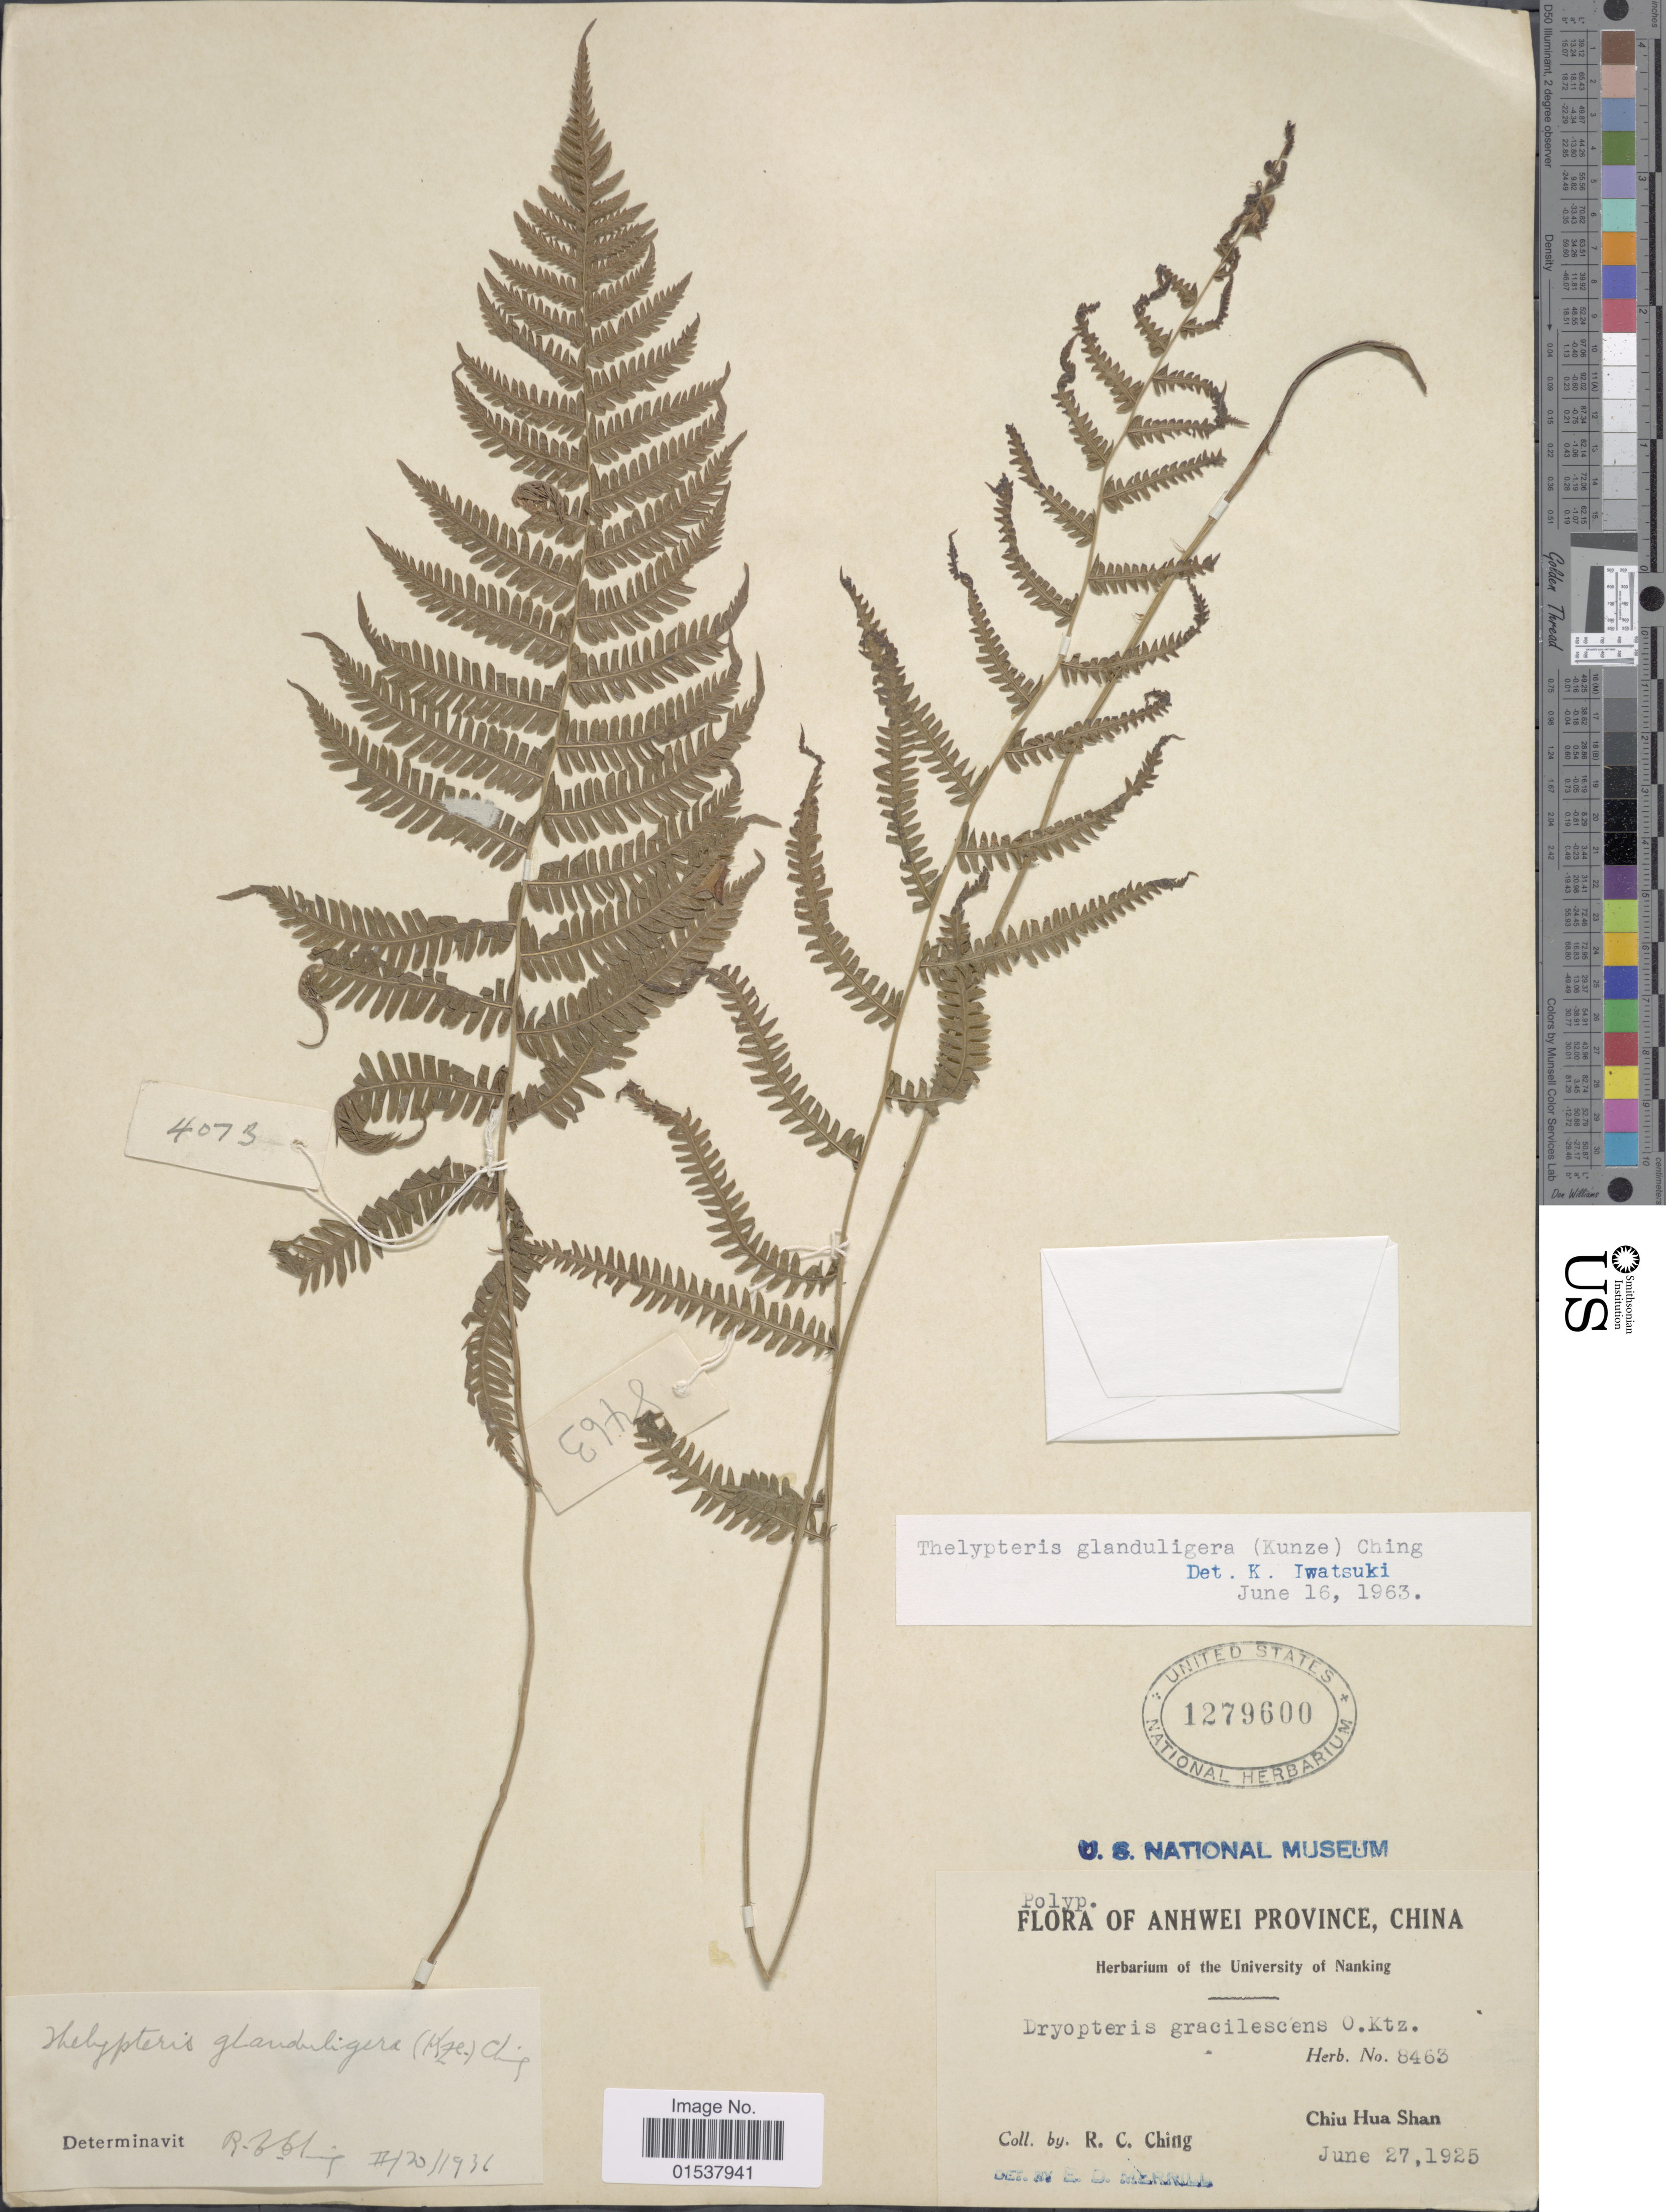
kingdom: Plantae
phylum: Tracheophyta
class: Polypodiopsida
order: Polypodiales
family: Thelypteridaceae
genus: Parathelypteris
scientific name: Parathelypteris glanduligera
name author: (Kunze) Ching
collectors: R. C. Ching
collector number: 8463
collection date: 1925-06-27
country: China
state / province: Anhui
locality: Anhwei Province, Chiu Hua Shan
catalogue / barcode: US 1279600